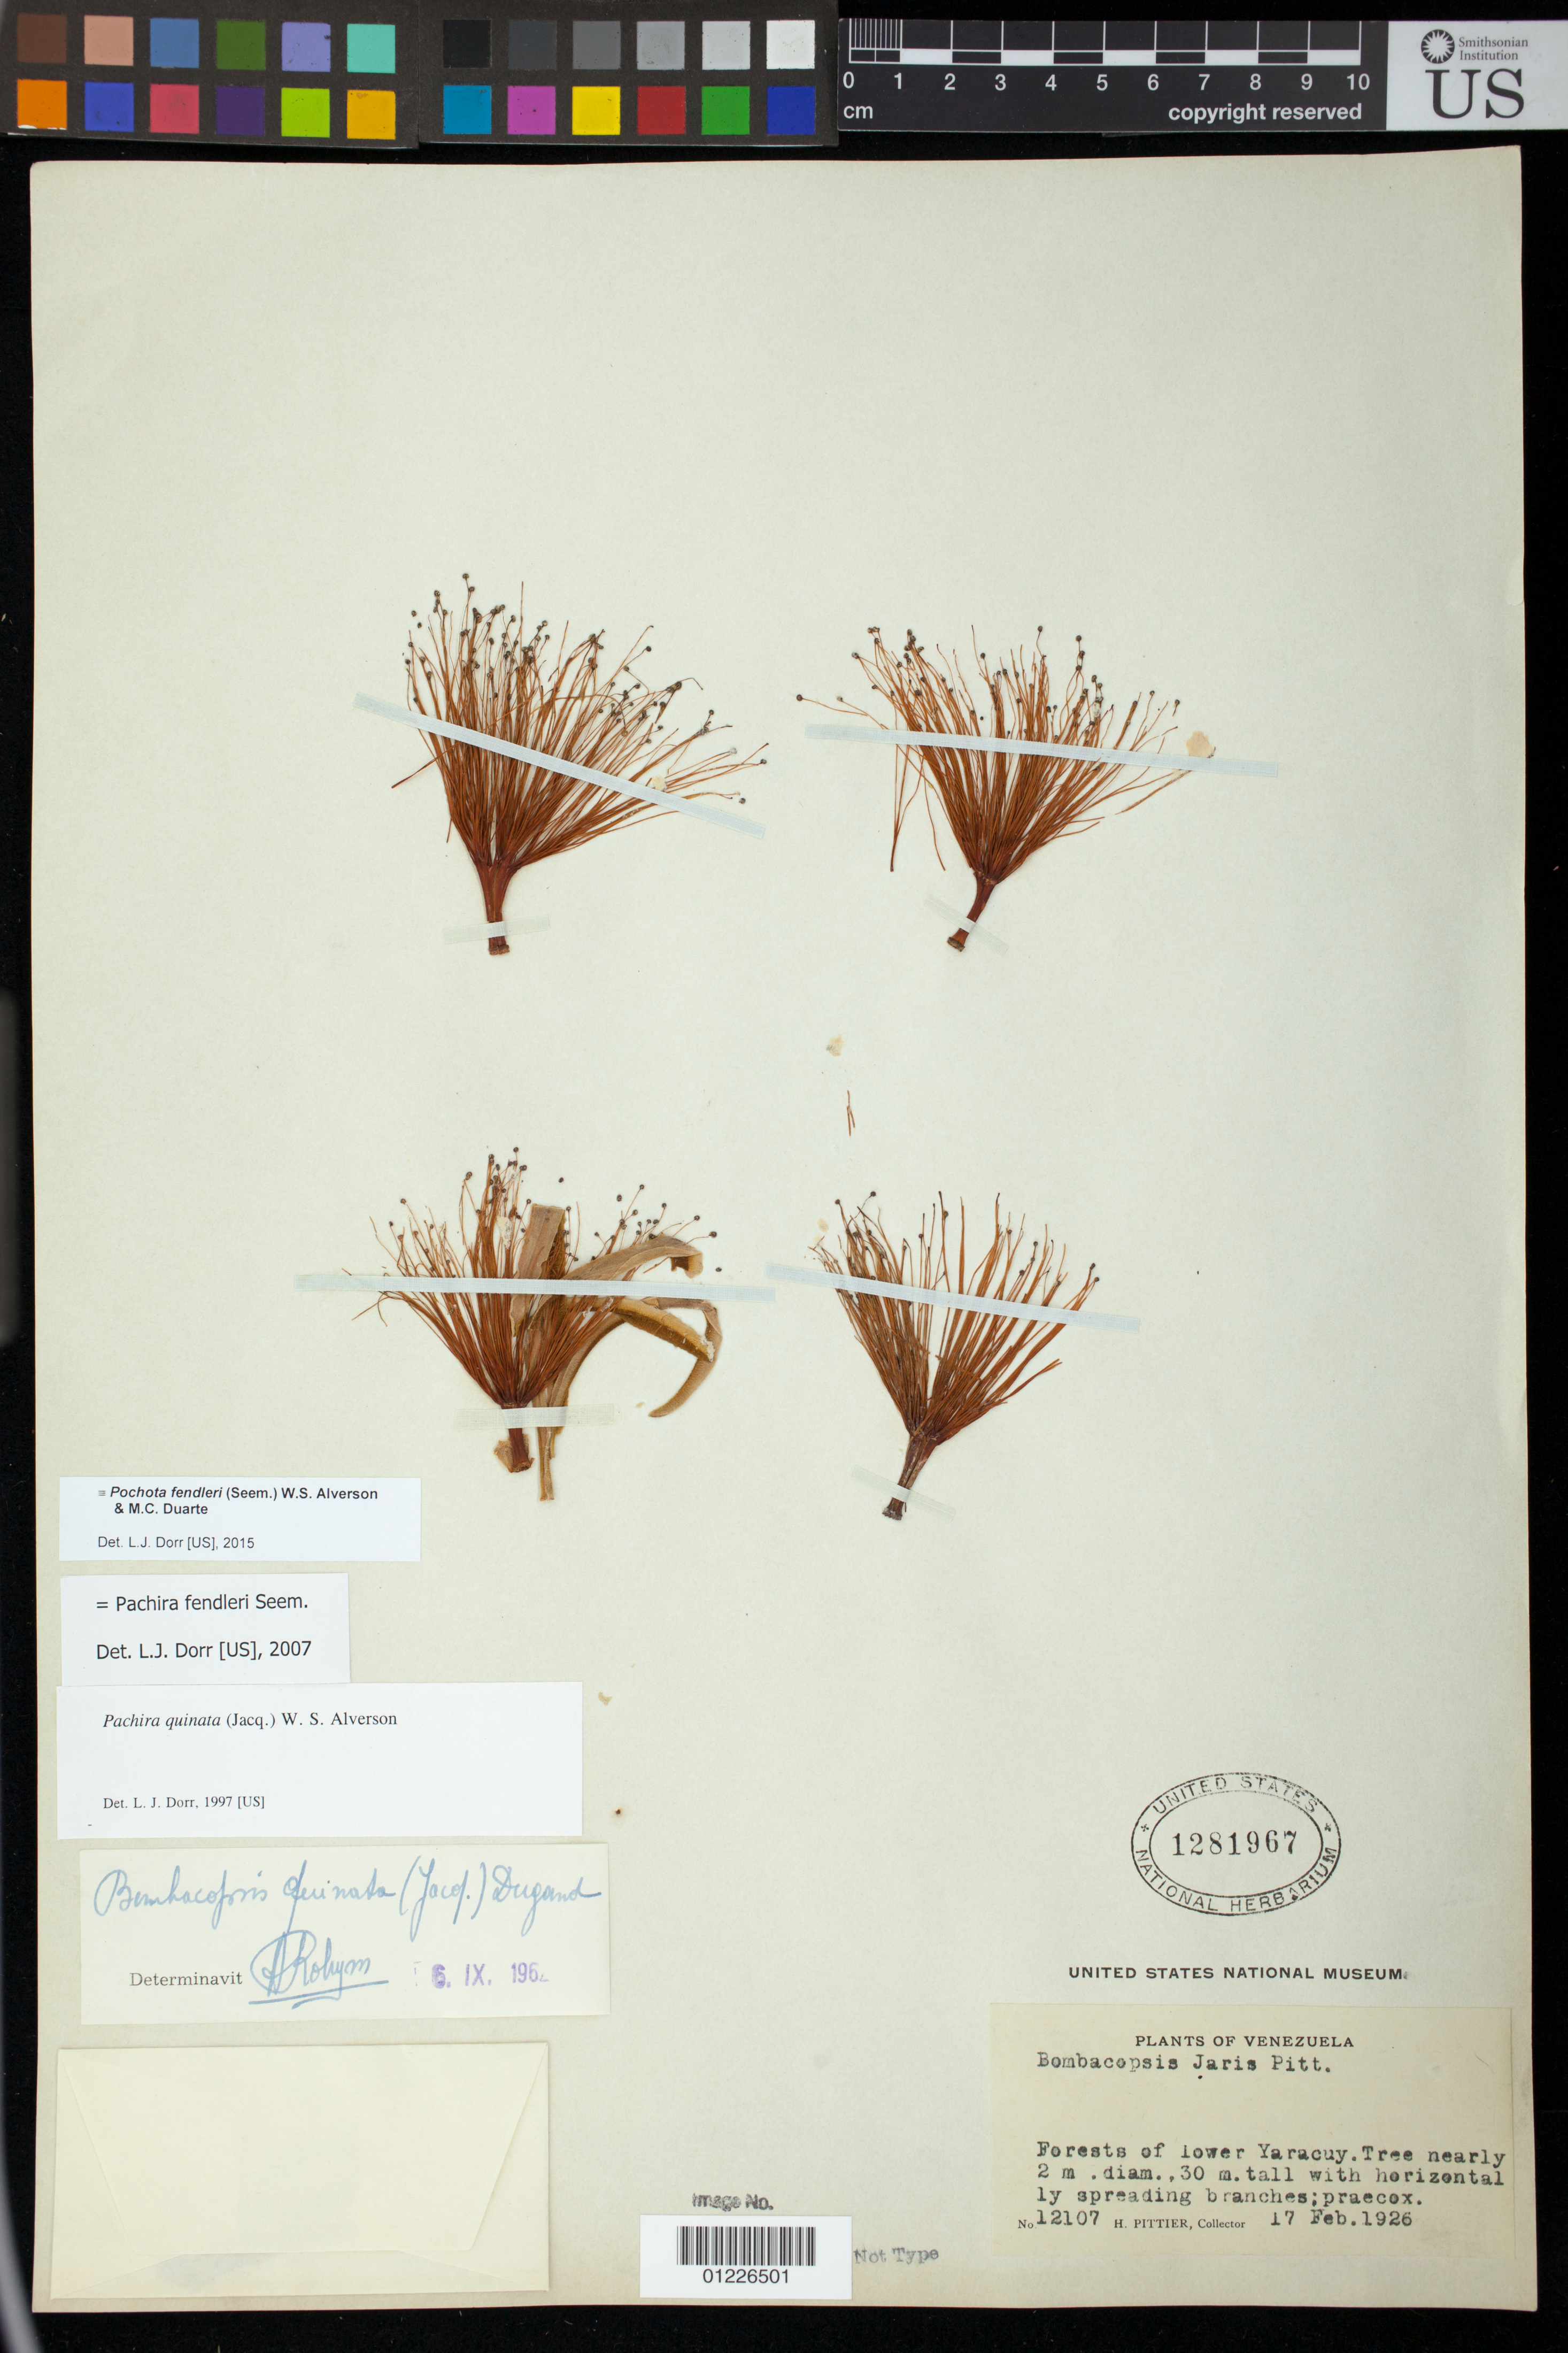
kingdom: Plantae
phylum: Tracheophyta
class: Magnoliopsida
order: Malvales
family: Malvaceae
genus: Herissantia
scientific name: Herissantia nemoralis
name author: (A. St.-Hil. et al.) Brizicky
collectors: R. I. Meneses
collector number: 712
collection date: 1996-05-19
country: Bolivia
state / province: La Páz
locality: Prov. Nor Yungas, a 18 km de Coroico, entrando hacia Guarinillas.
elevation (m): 1050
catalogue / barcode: US 3443461